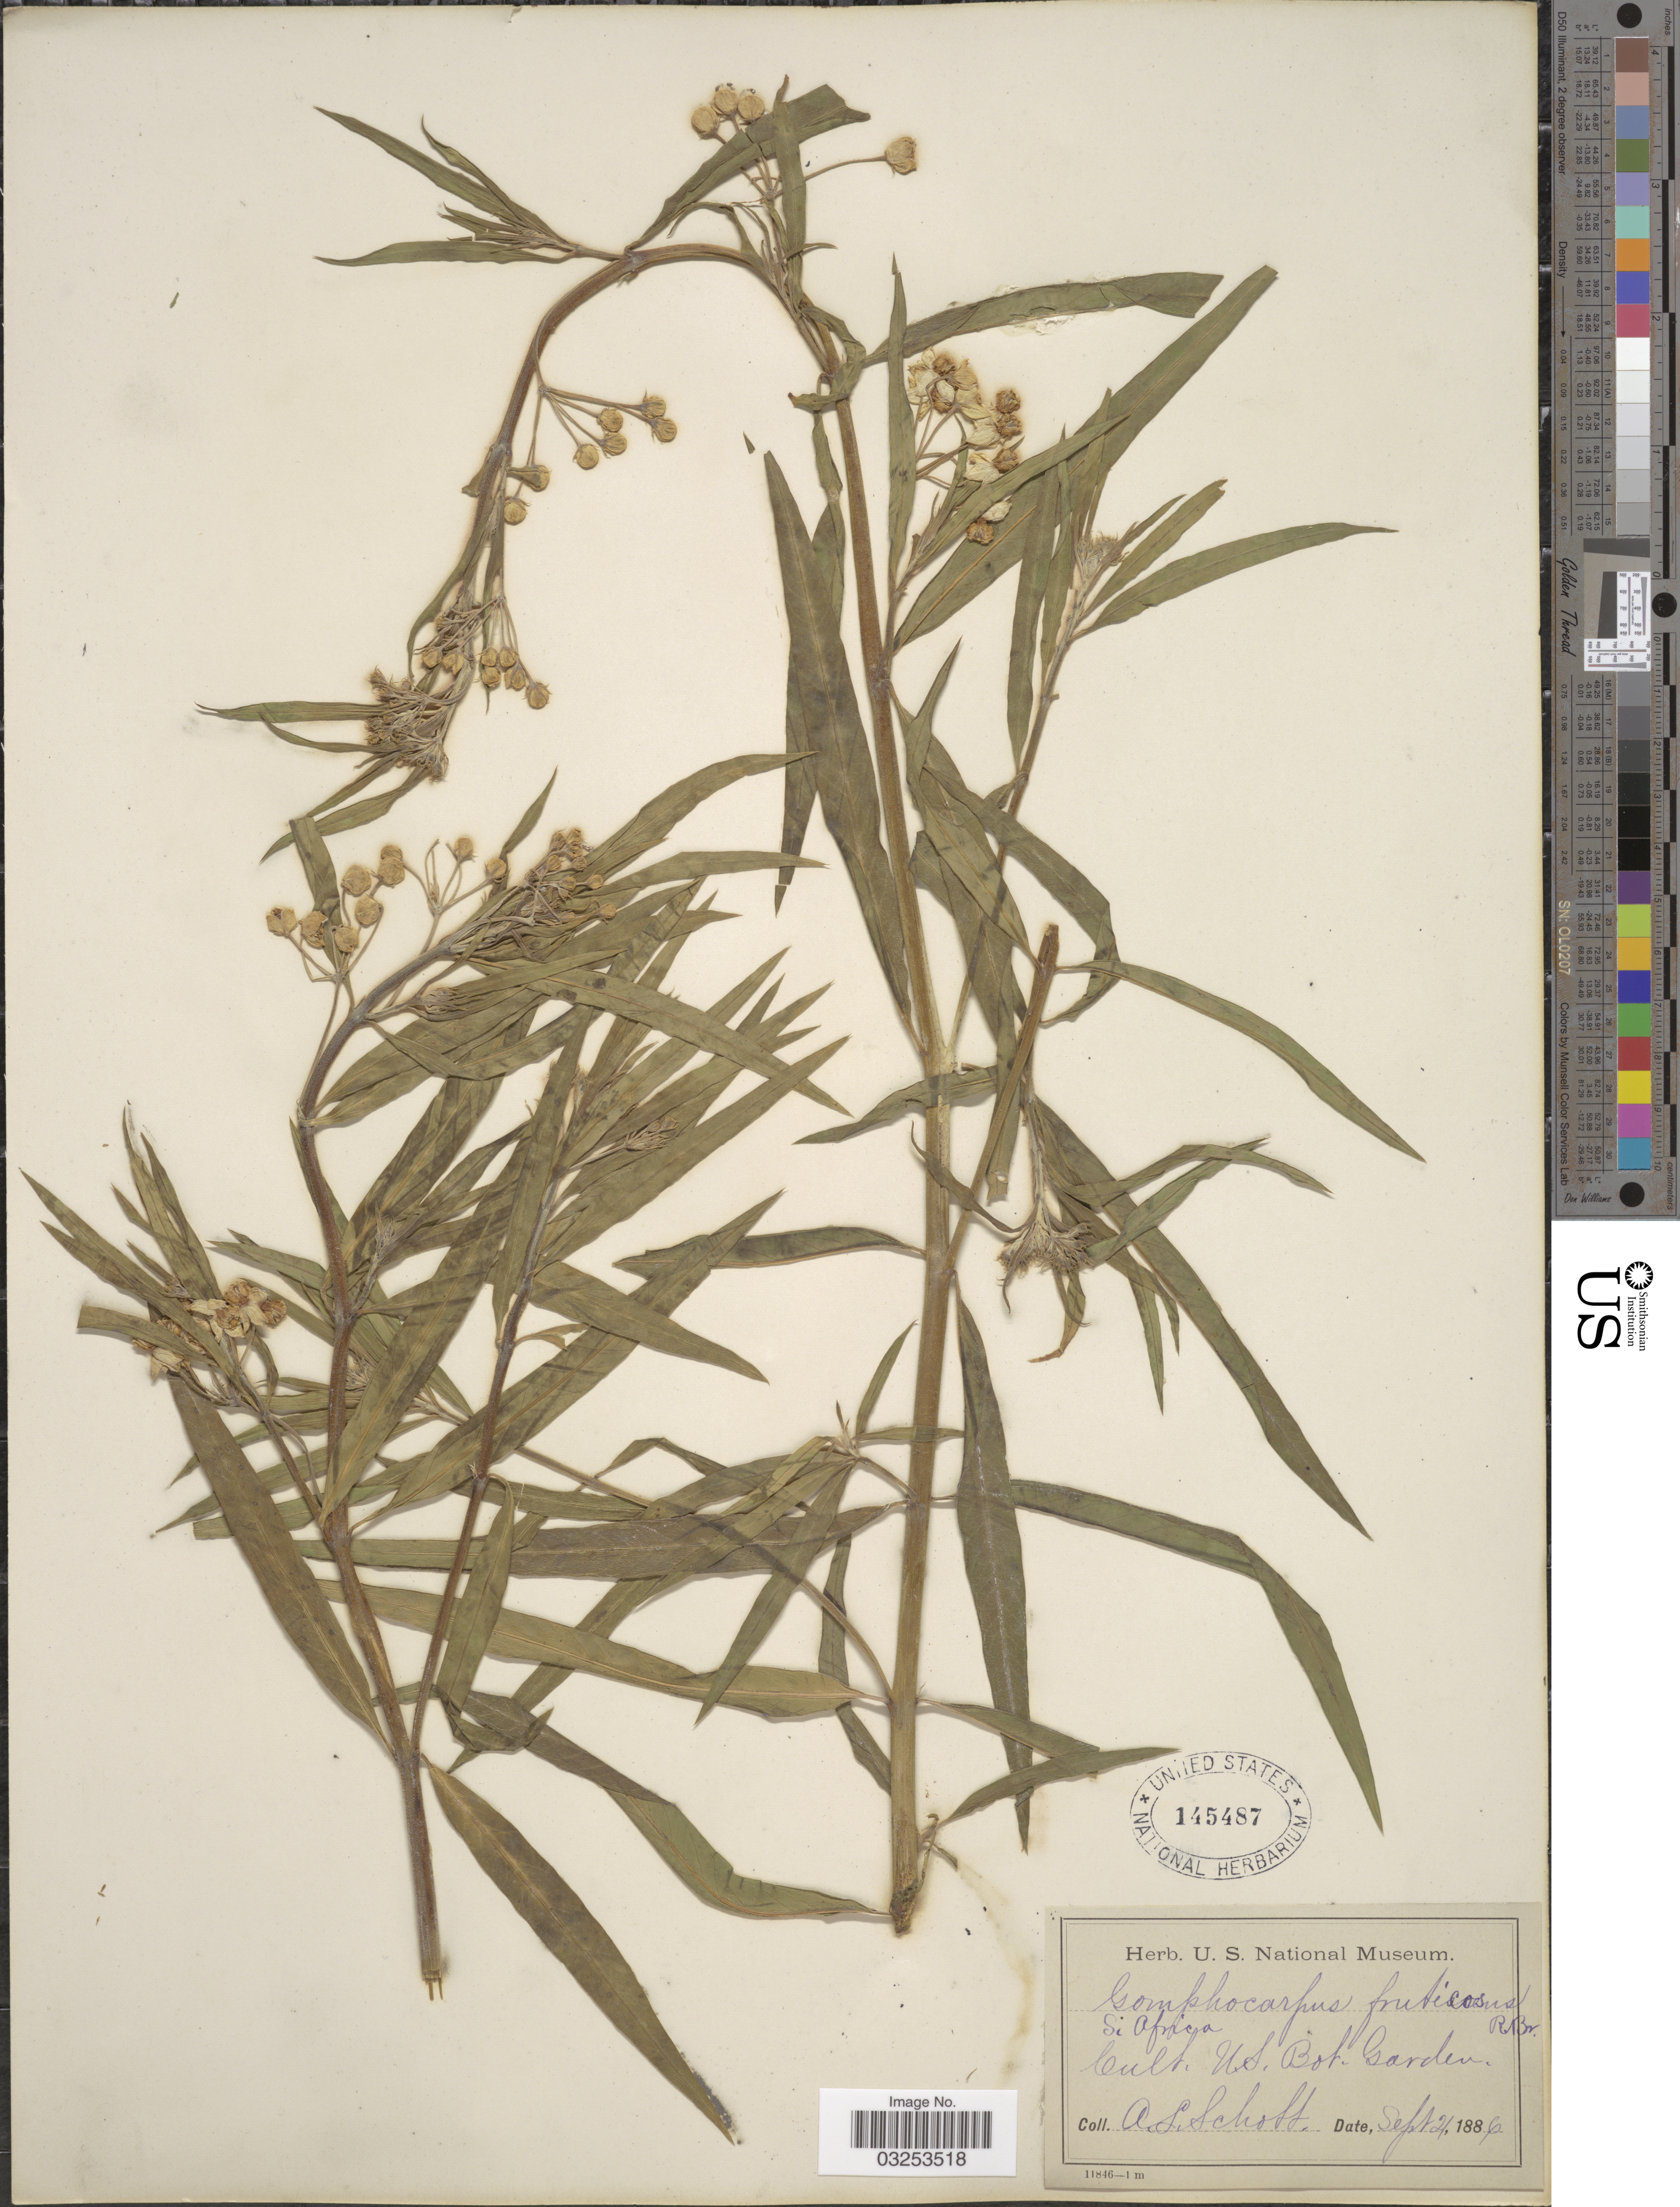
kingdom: Plantae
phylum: Tracheophyta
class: Magnoliopsida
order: Gentianales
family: Apocynaceae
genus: Gomphocarpus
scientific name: Gomphocarpus fruticosus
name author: (L.) W.T. Aiton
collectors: A. L. Schott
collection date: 1886-09-21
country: United States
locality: Cult. U.S. Bot. Garden.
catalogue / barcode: US 145487